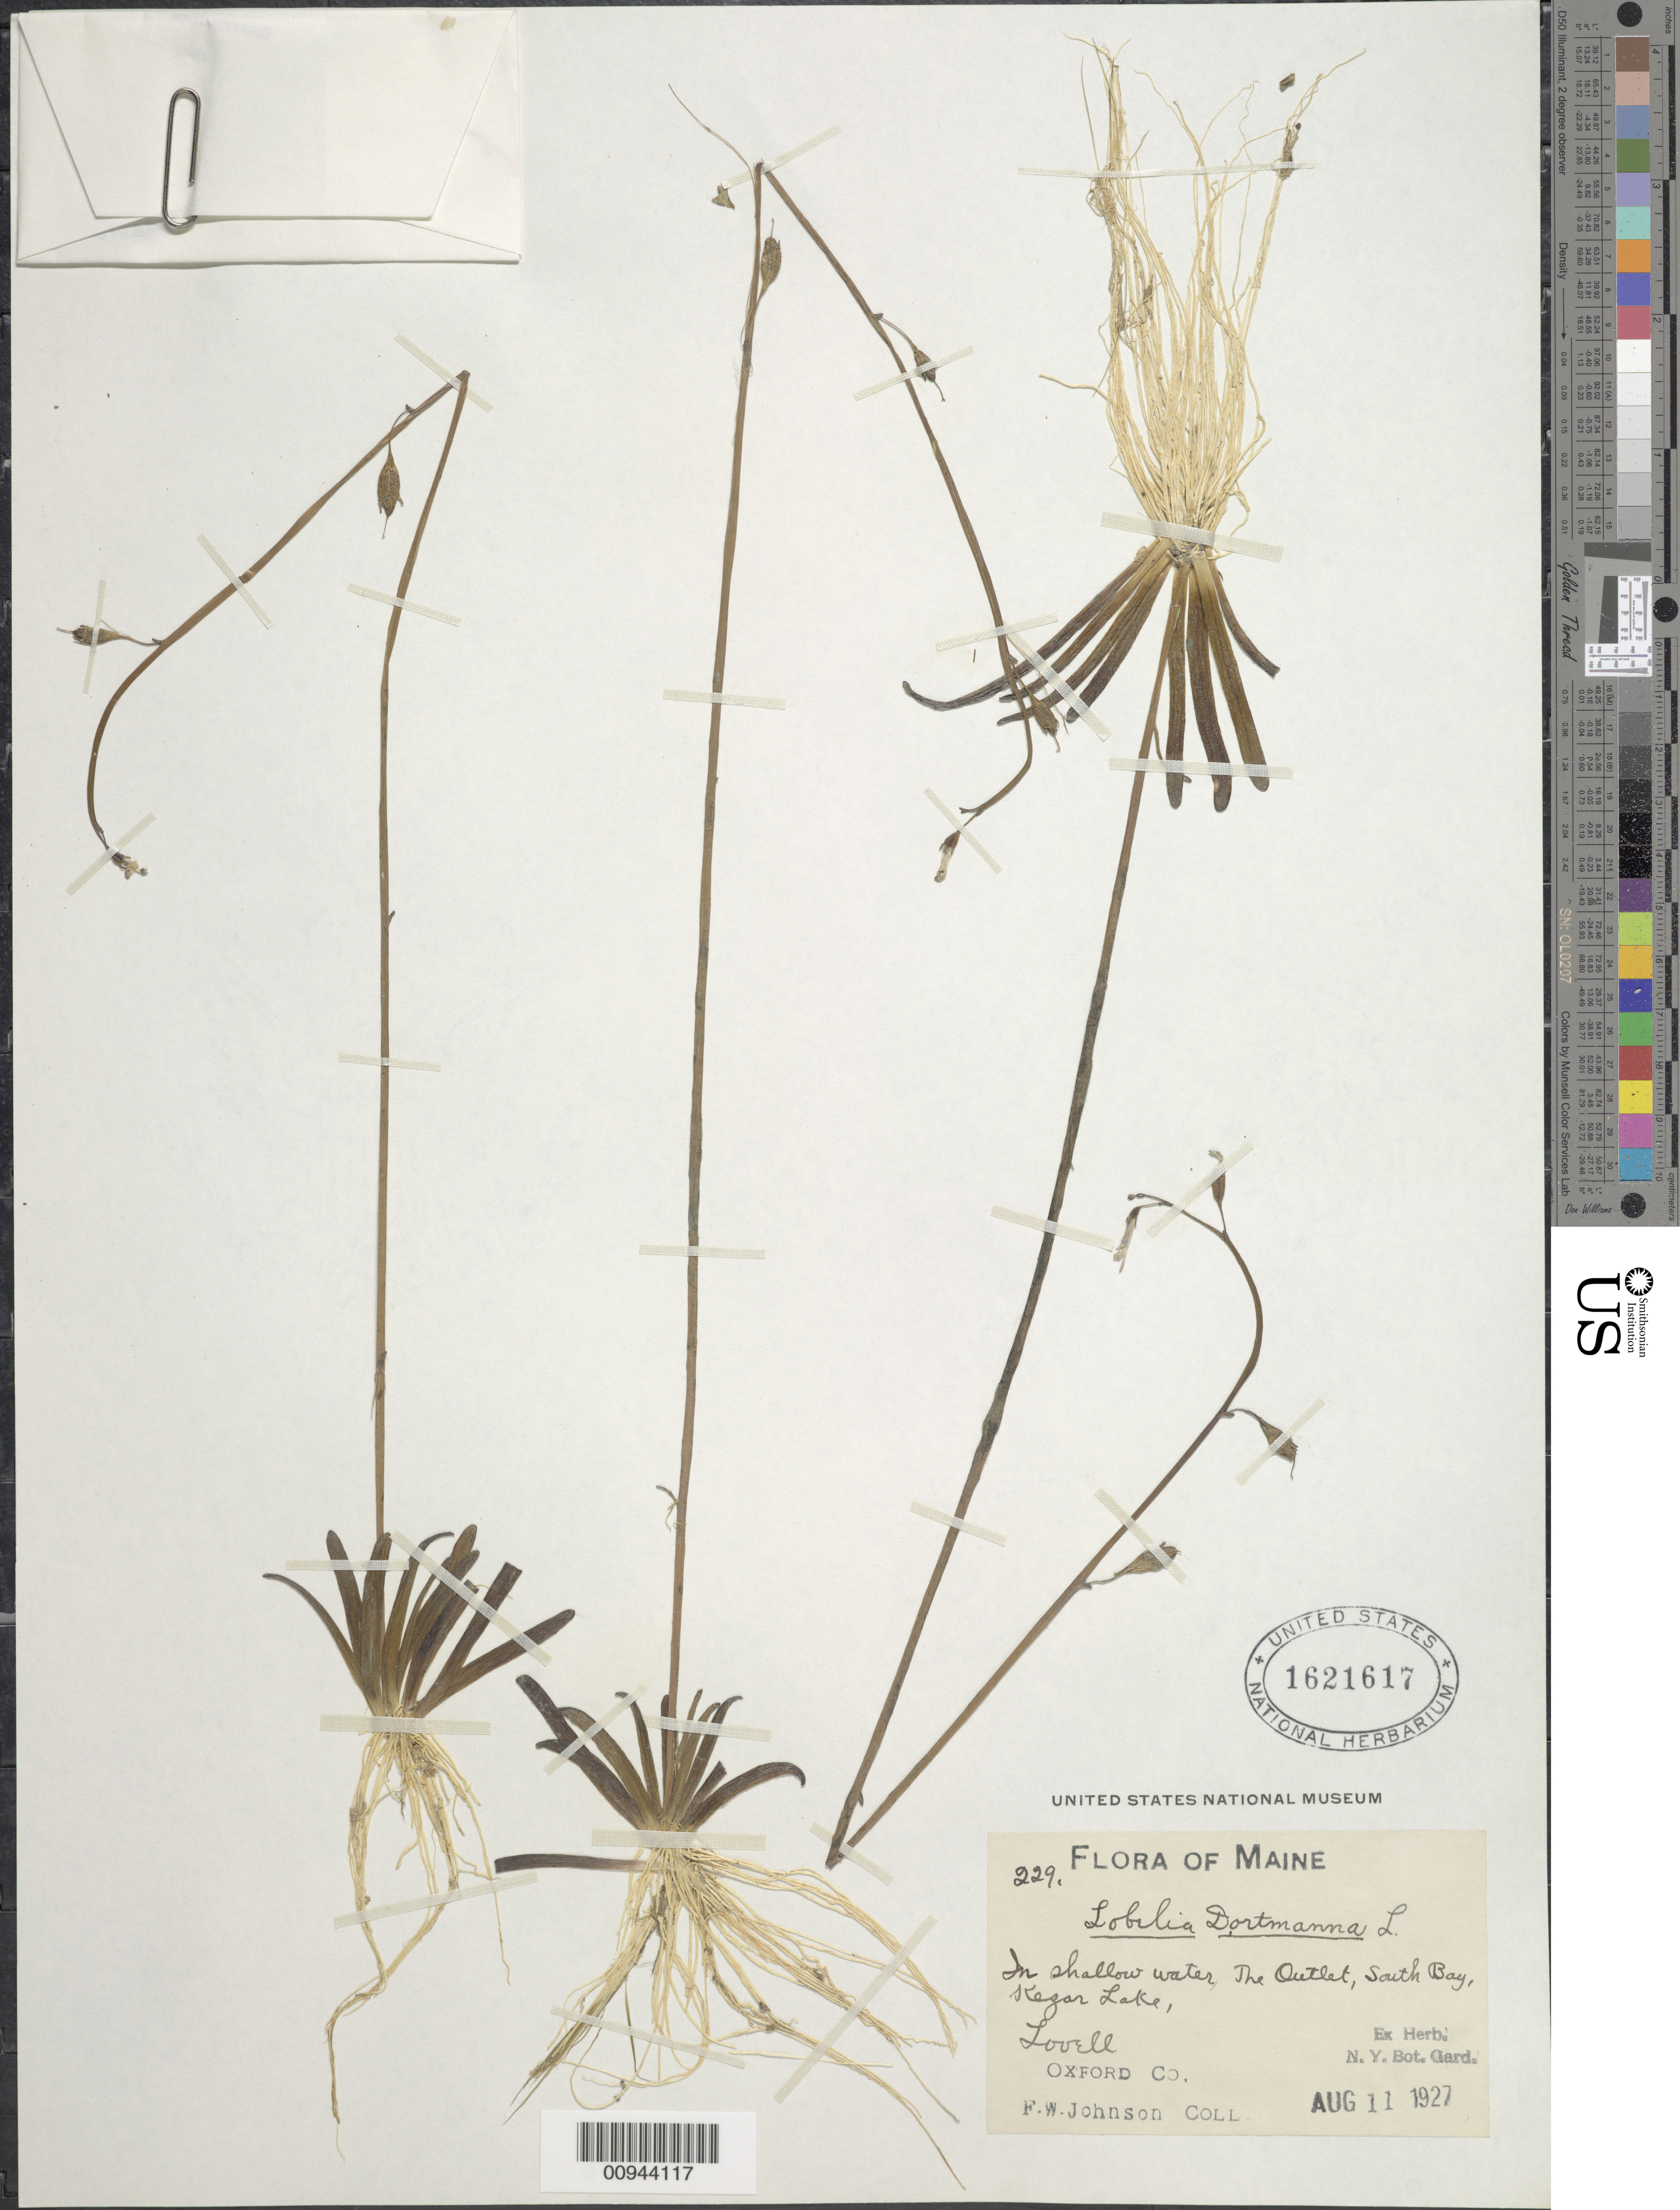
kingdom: Plantae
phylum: Tracheophyta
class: Magnoliopsida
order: Asterales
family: Campanulaceae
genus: Lobelia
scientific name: Lobelia dortmanna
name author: L.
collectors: F. W. Johnson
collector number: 229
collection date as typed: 11 Aug 1927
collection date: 1927-08-11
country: United States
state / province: Maine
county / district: Oxford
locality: Lovell. The Outlet, South Bay, Kegar Lake.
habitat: in shallow water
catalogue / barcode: US 1621617